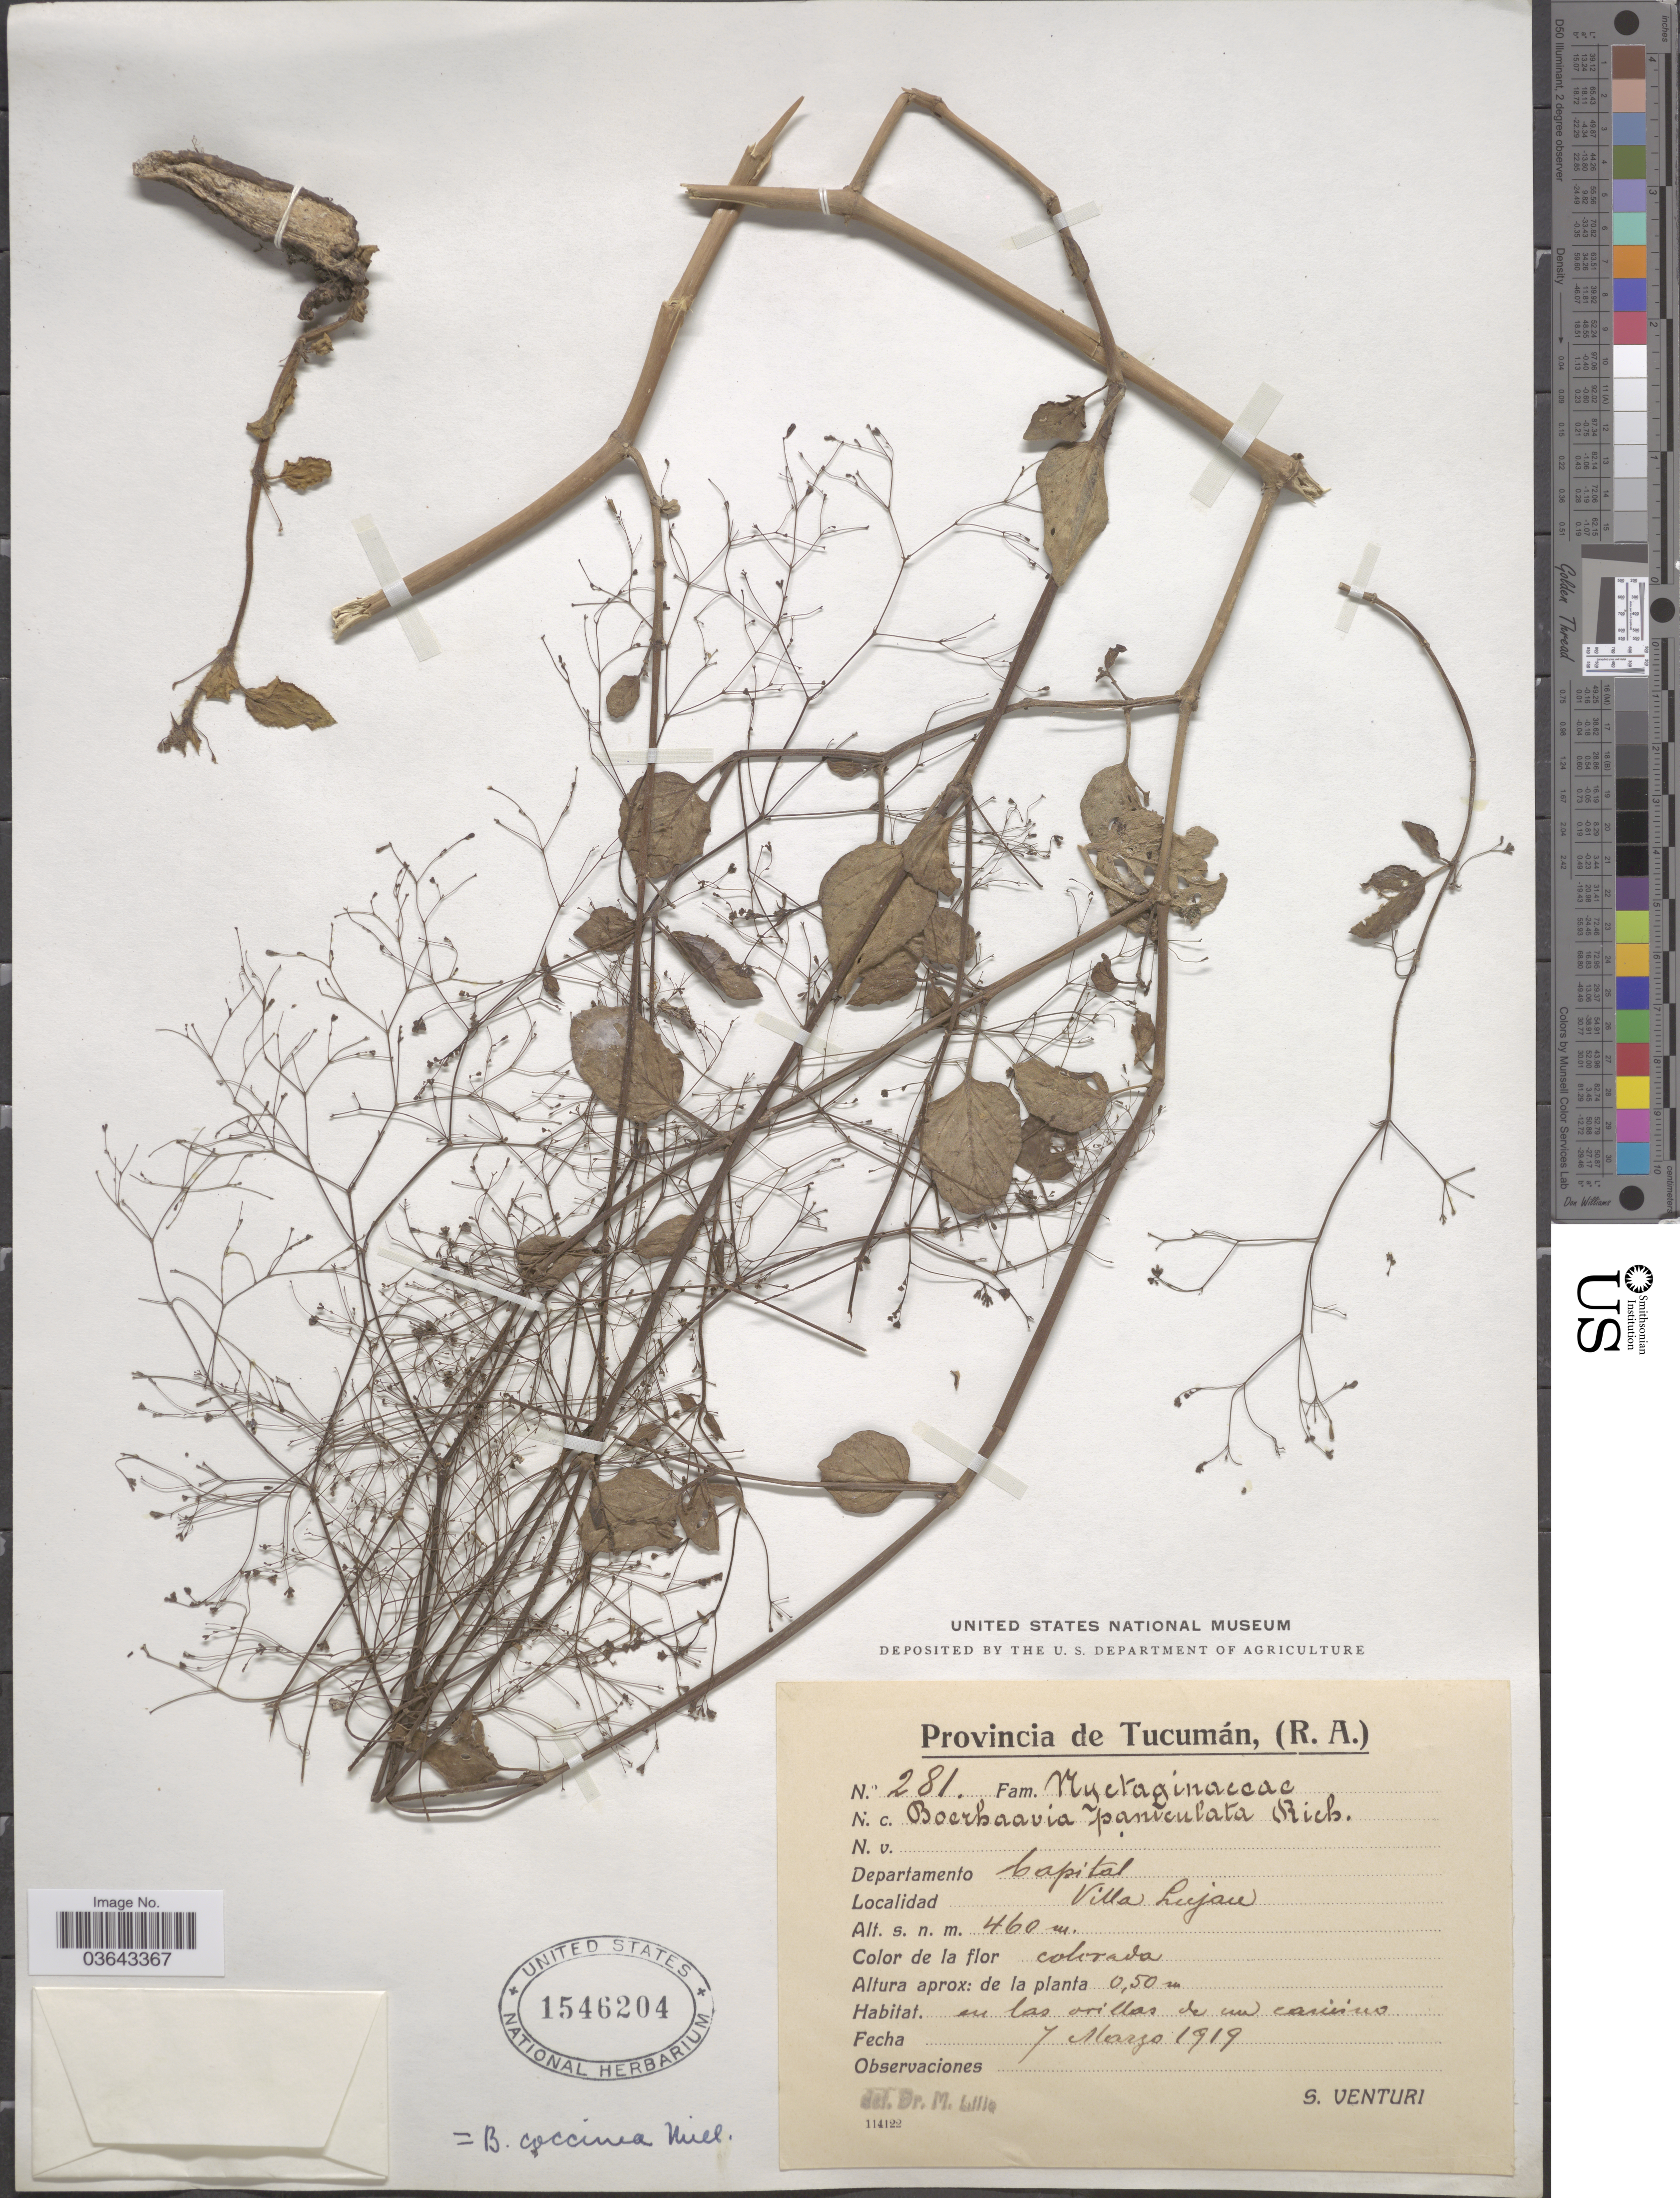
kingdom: Plantae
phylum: Tracheophyta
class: Magnoliopsida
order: Caryophyllales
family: Nyctaginaceae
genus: Boerhavia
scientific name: Boerhavia diffusa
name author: L.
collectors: S. Venturi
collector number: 281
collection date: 1919-03-07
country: Argentina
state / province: Tucuman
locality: Departamento Capital. Villa Lujan.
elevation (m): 460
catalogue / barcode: US 1546204